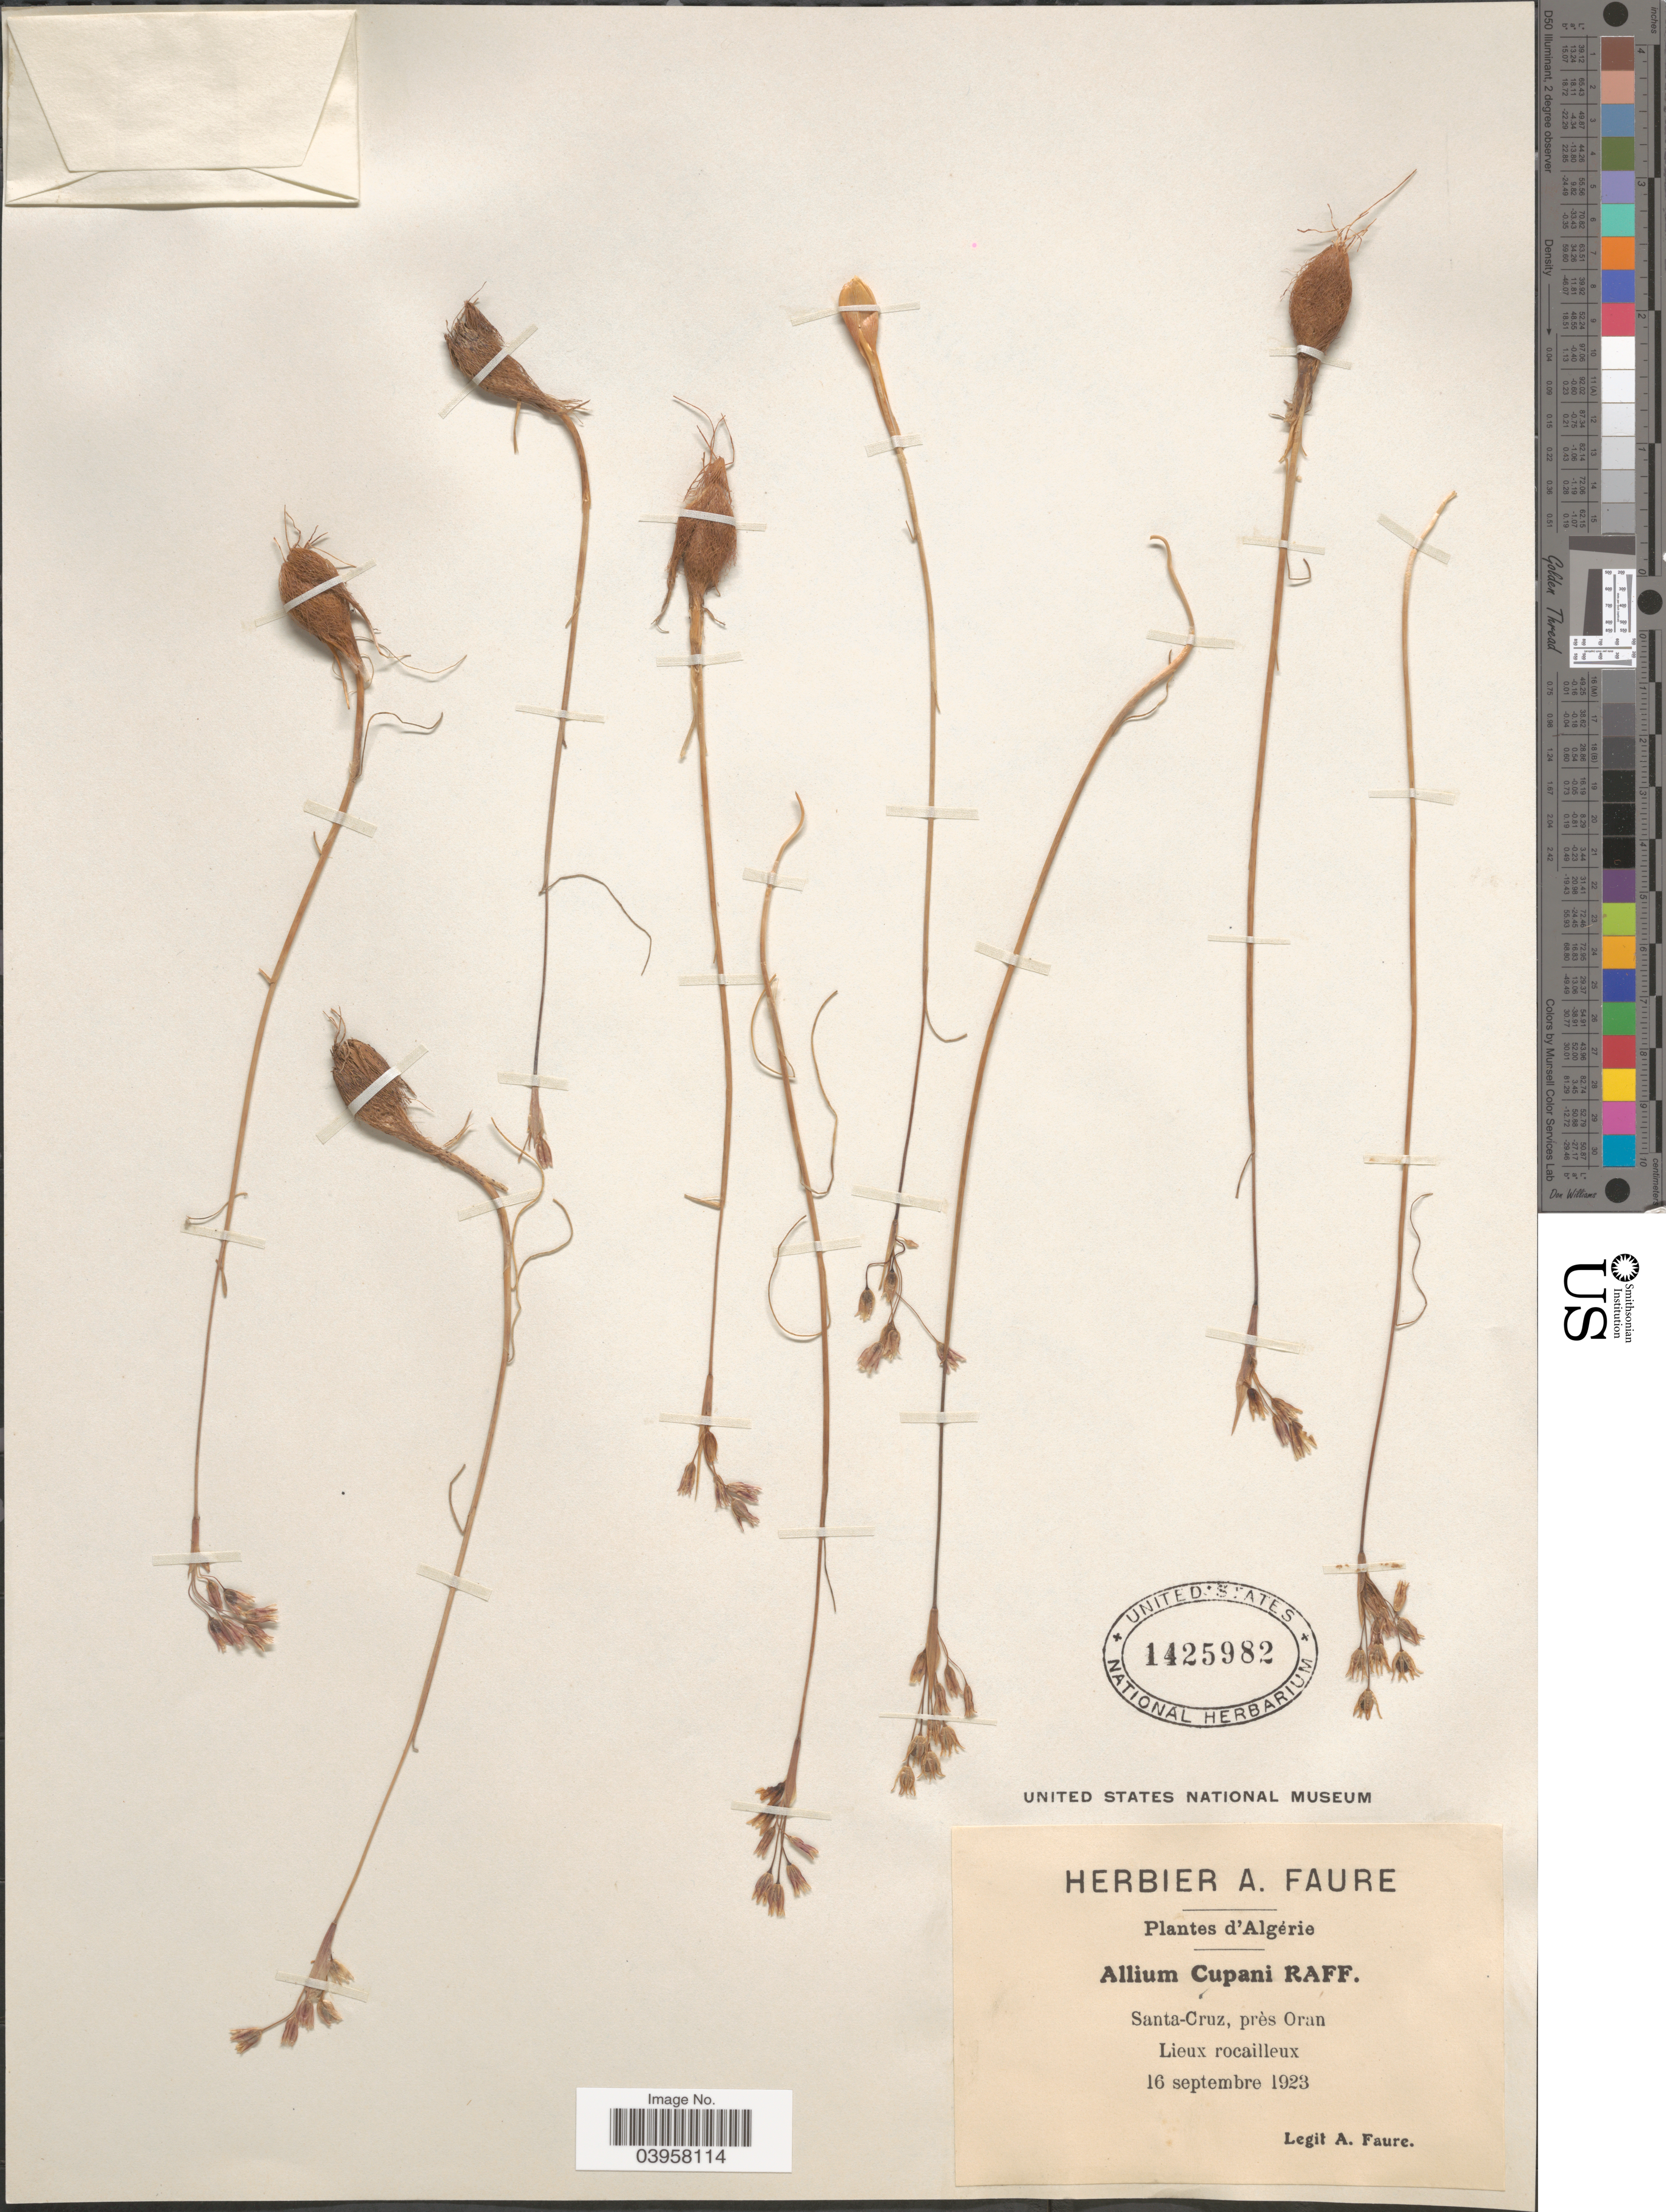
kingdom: Plantae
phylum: Tracheophyta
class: Liliopsida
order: Asparagales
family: Amaryllidaceae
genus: Allium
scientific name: Allium cupani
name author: Raf.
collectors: A. Faure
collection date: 1923-09-16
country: Algeria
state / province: Oran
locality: Santa-Cruz, près Oran. Lieux rocailleux.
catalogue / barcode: US 1425982